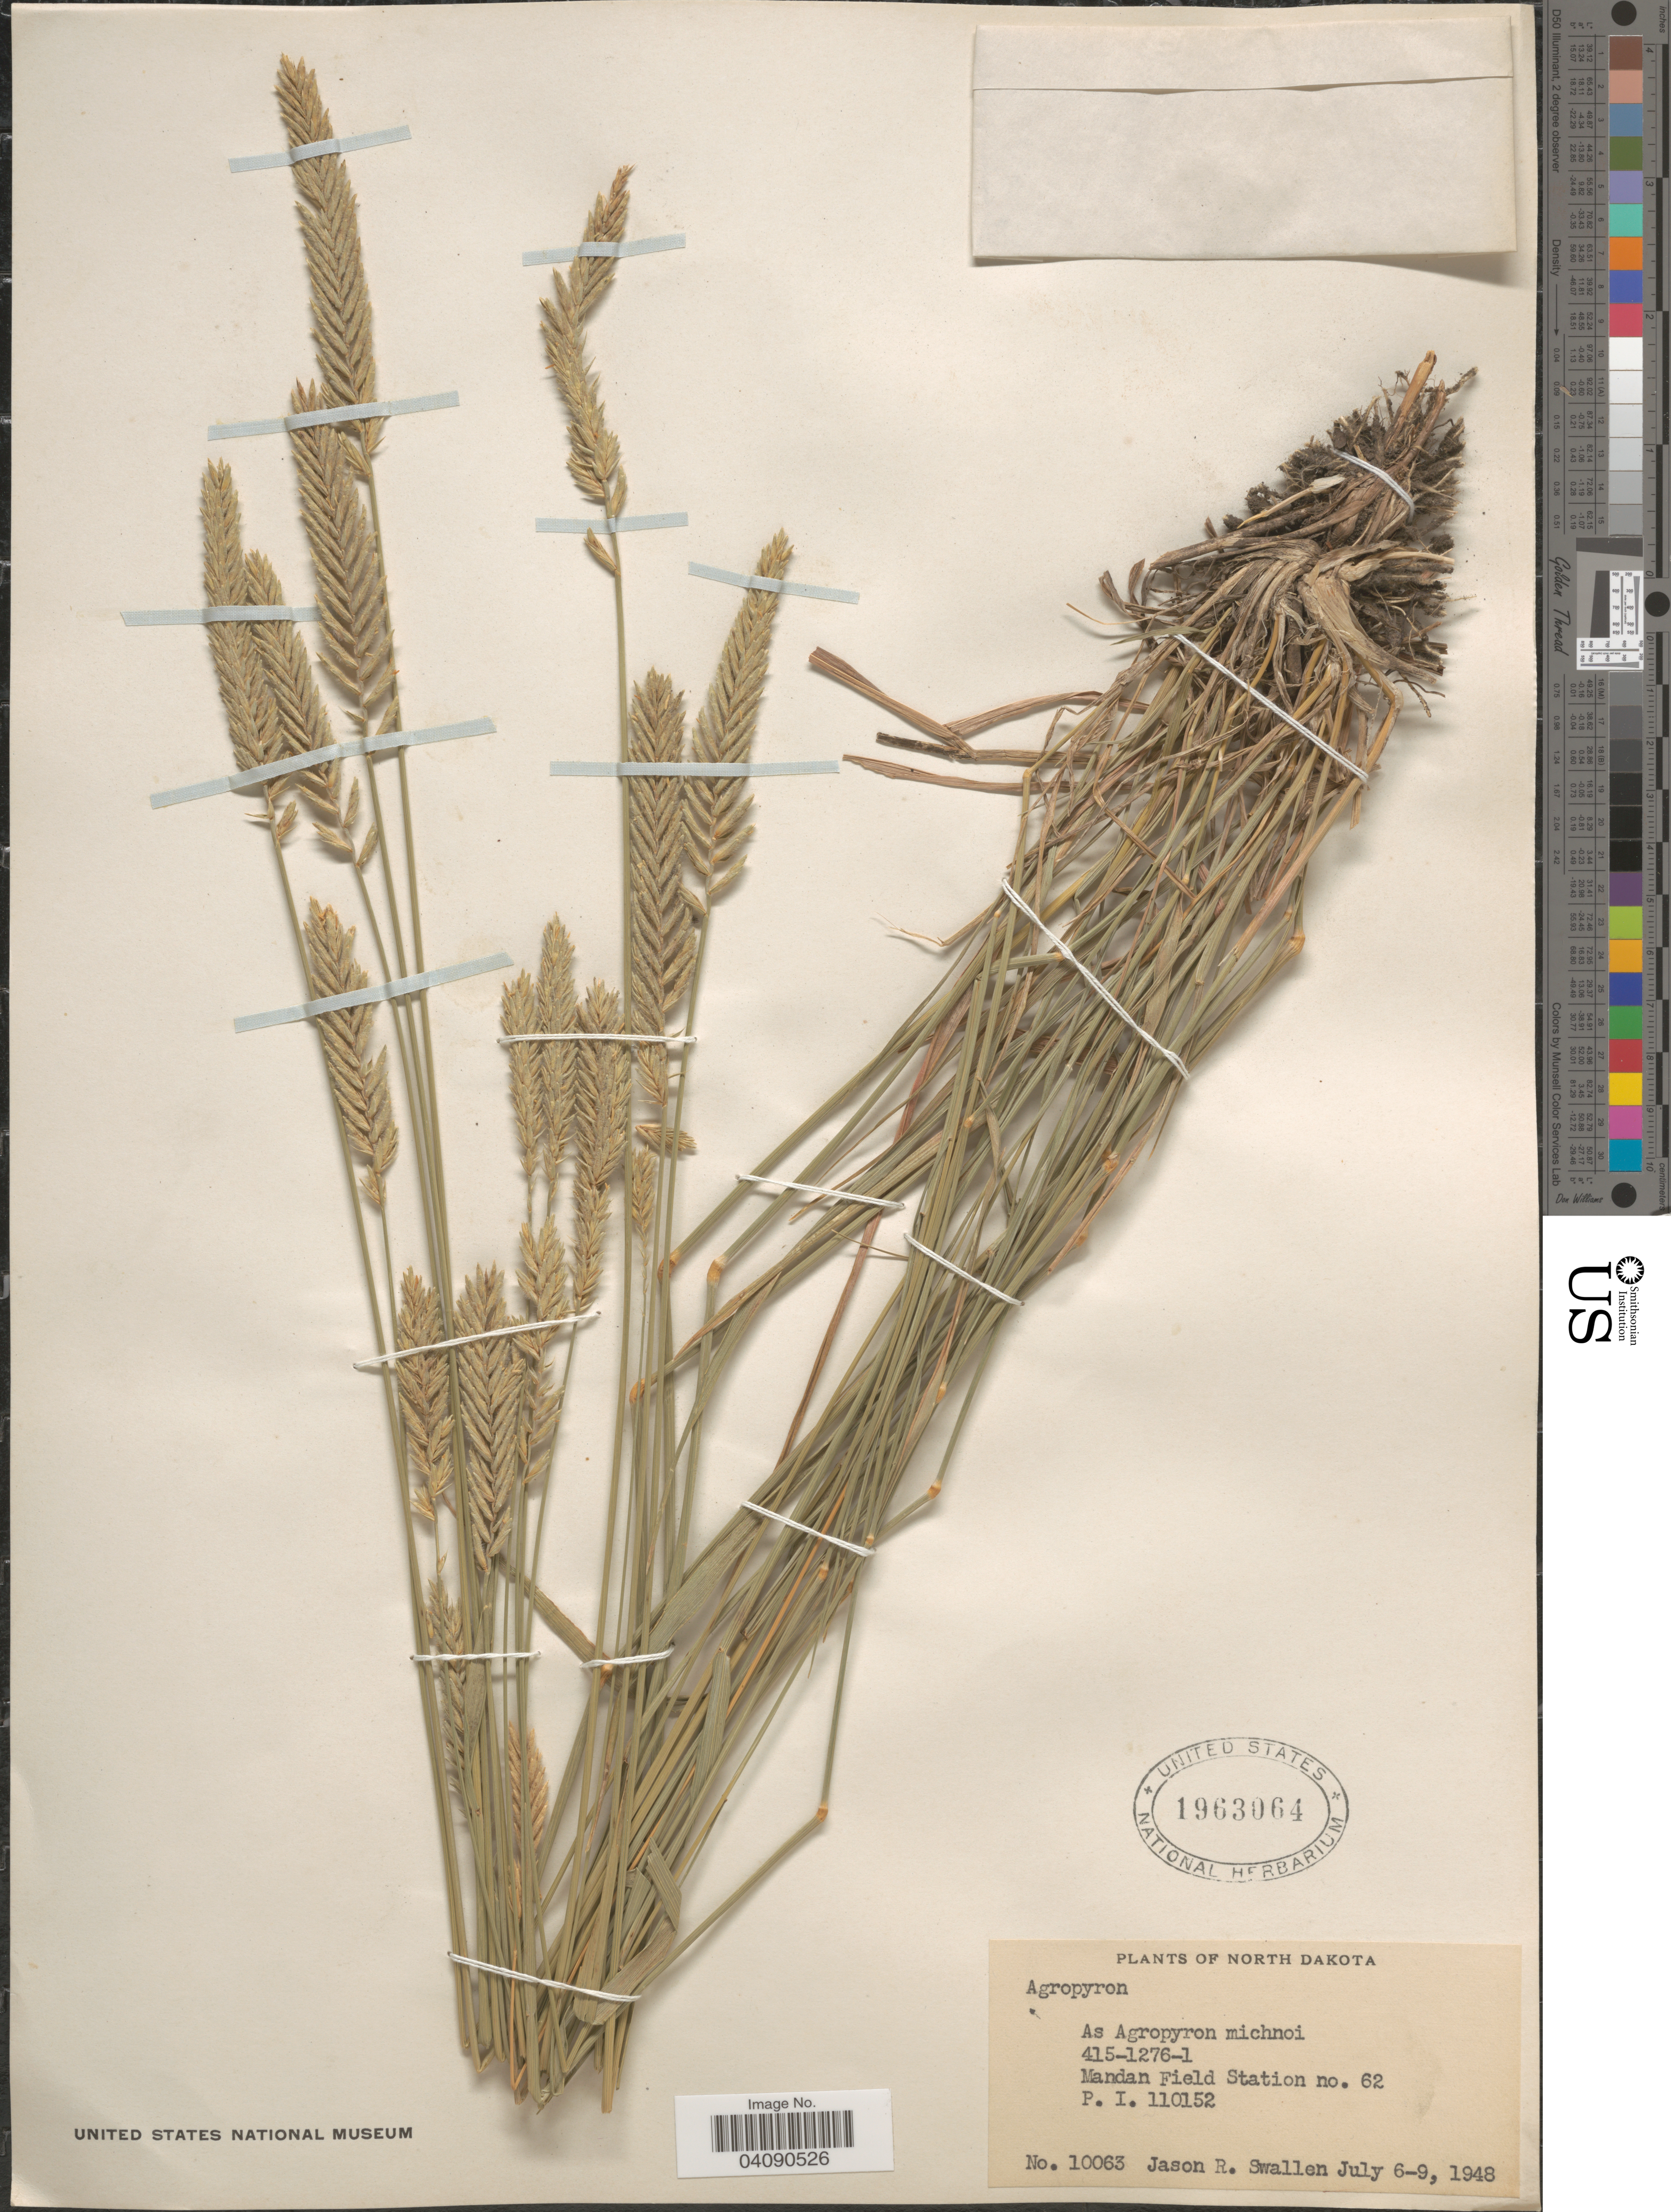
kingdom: Plantae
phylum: Tracheophyta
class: Liliopsida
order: Poales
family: Poaceae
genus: Agropyron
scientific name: Agropyron sp.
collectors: J. R. Swallen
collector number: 10063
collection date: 1948-07-06/1948-07-09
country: United States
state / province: North Dakota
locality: Mandan Field Station no. 62.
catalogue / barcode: US 1963064